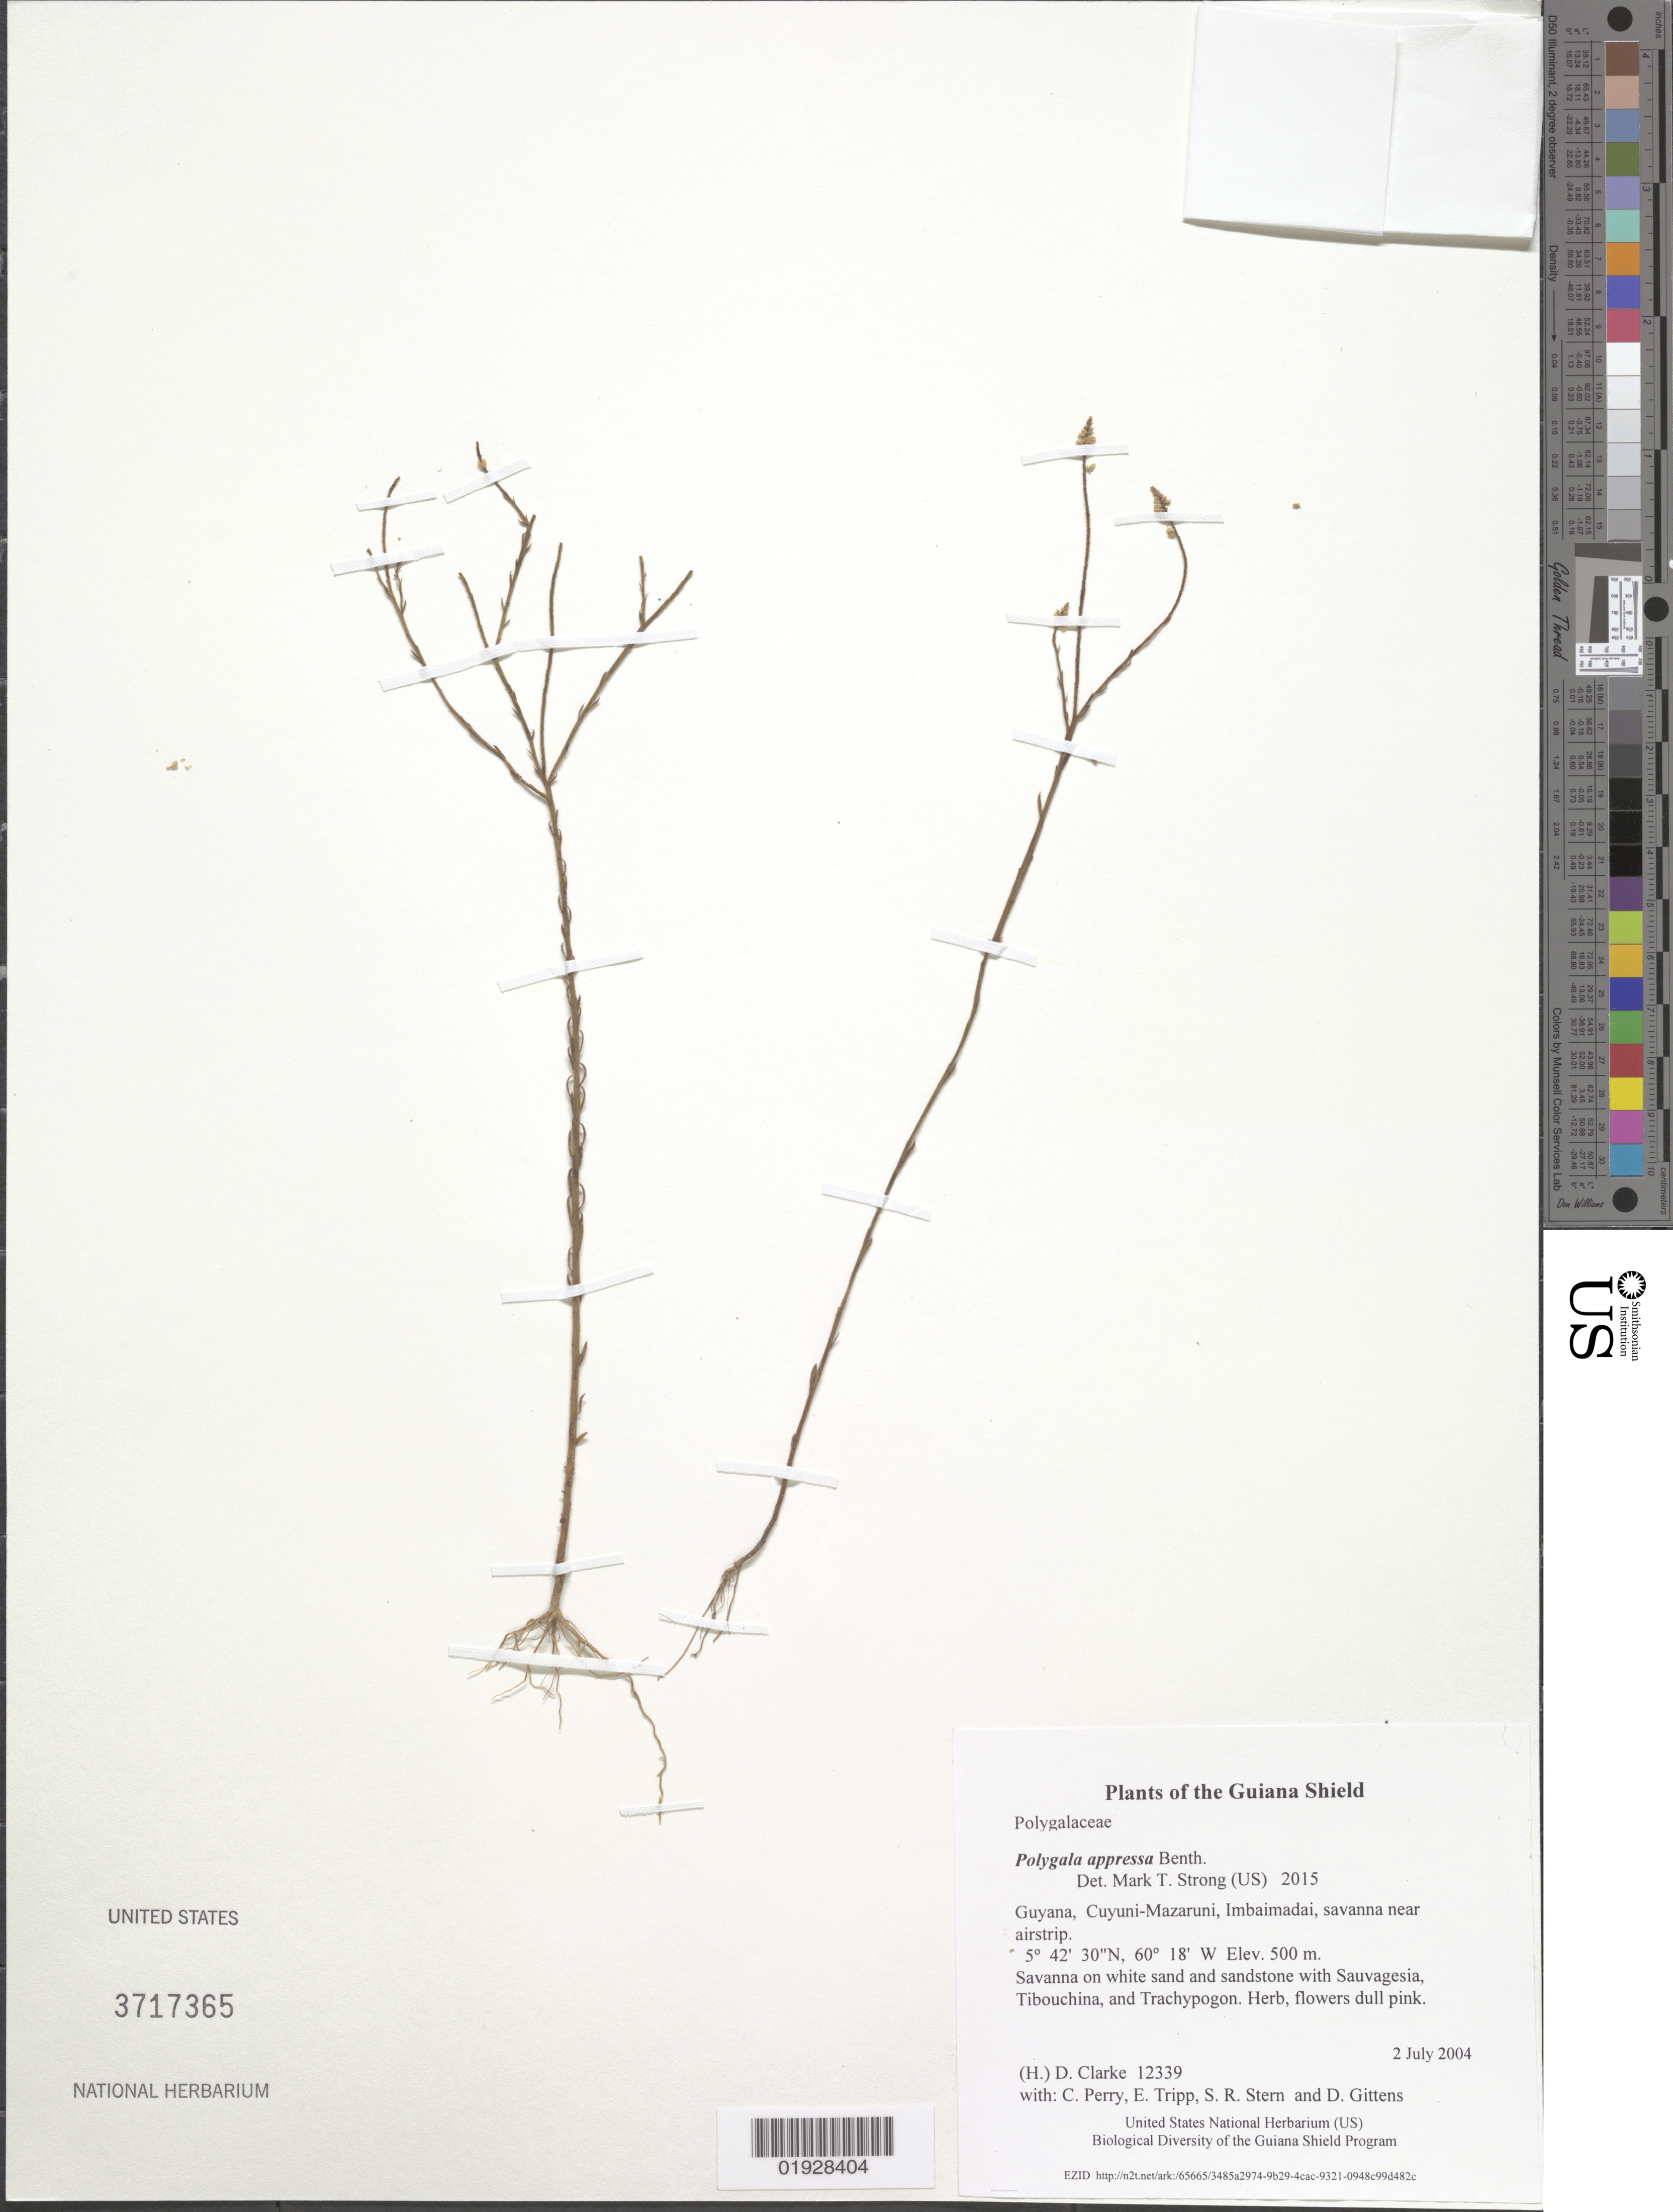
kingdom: Plantae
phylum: Tracheophyta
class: Magnoliopsida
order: Fabales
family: Polygalaceae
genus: Polygala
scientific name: Polygala appressa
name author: Benth.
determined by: Strong, M. T., (US), Smithsonian Institution - National Museum of Natural History (UNITED STATES)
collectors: H. D. Clarke, C. Perry, E. Tripp, S. R. Stern & D. Gittens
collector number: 12339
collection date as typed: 2 July 2004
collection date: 2004-07-02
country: Guyana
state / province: Cuyuni-Mazaruni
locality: Imbaimadai, savanna near airstrip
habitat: Savanna on white sand and sandstone with Sauvagesia, Tibouchina, and Trachypogon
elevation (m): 500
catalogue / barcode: US 3717365